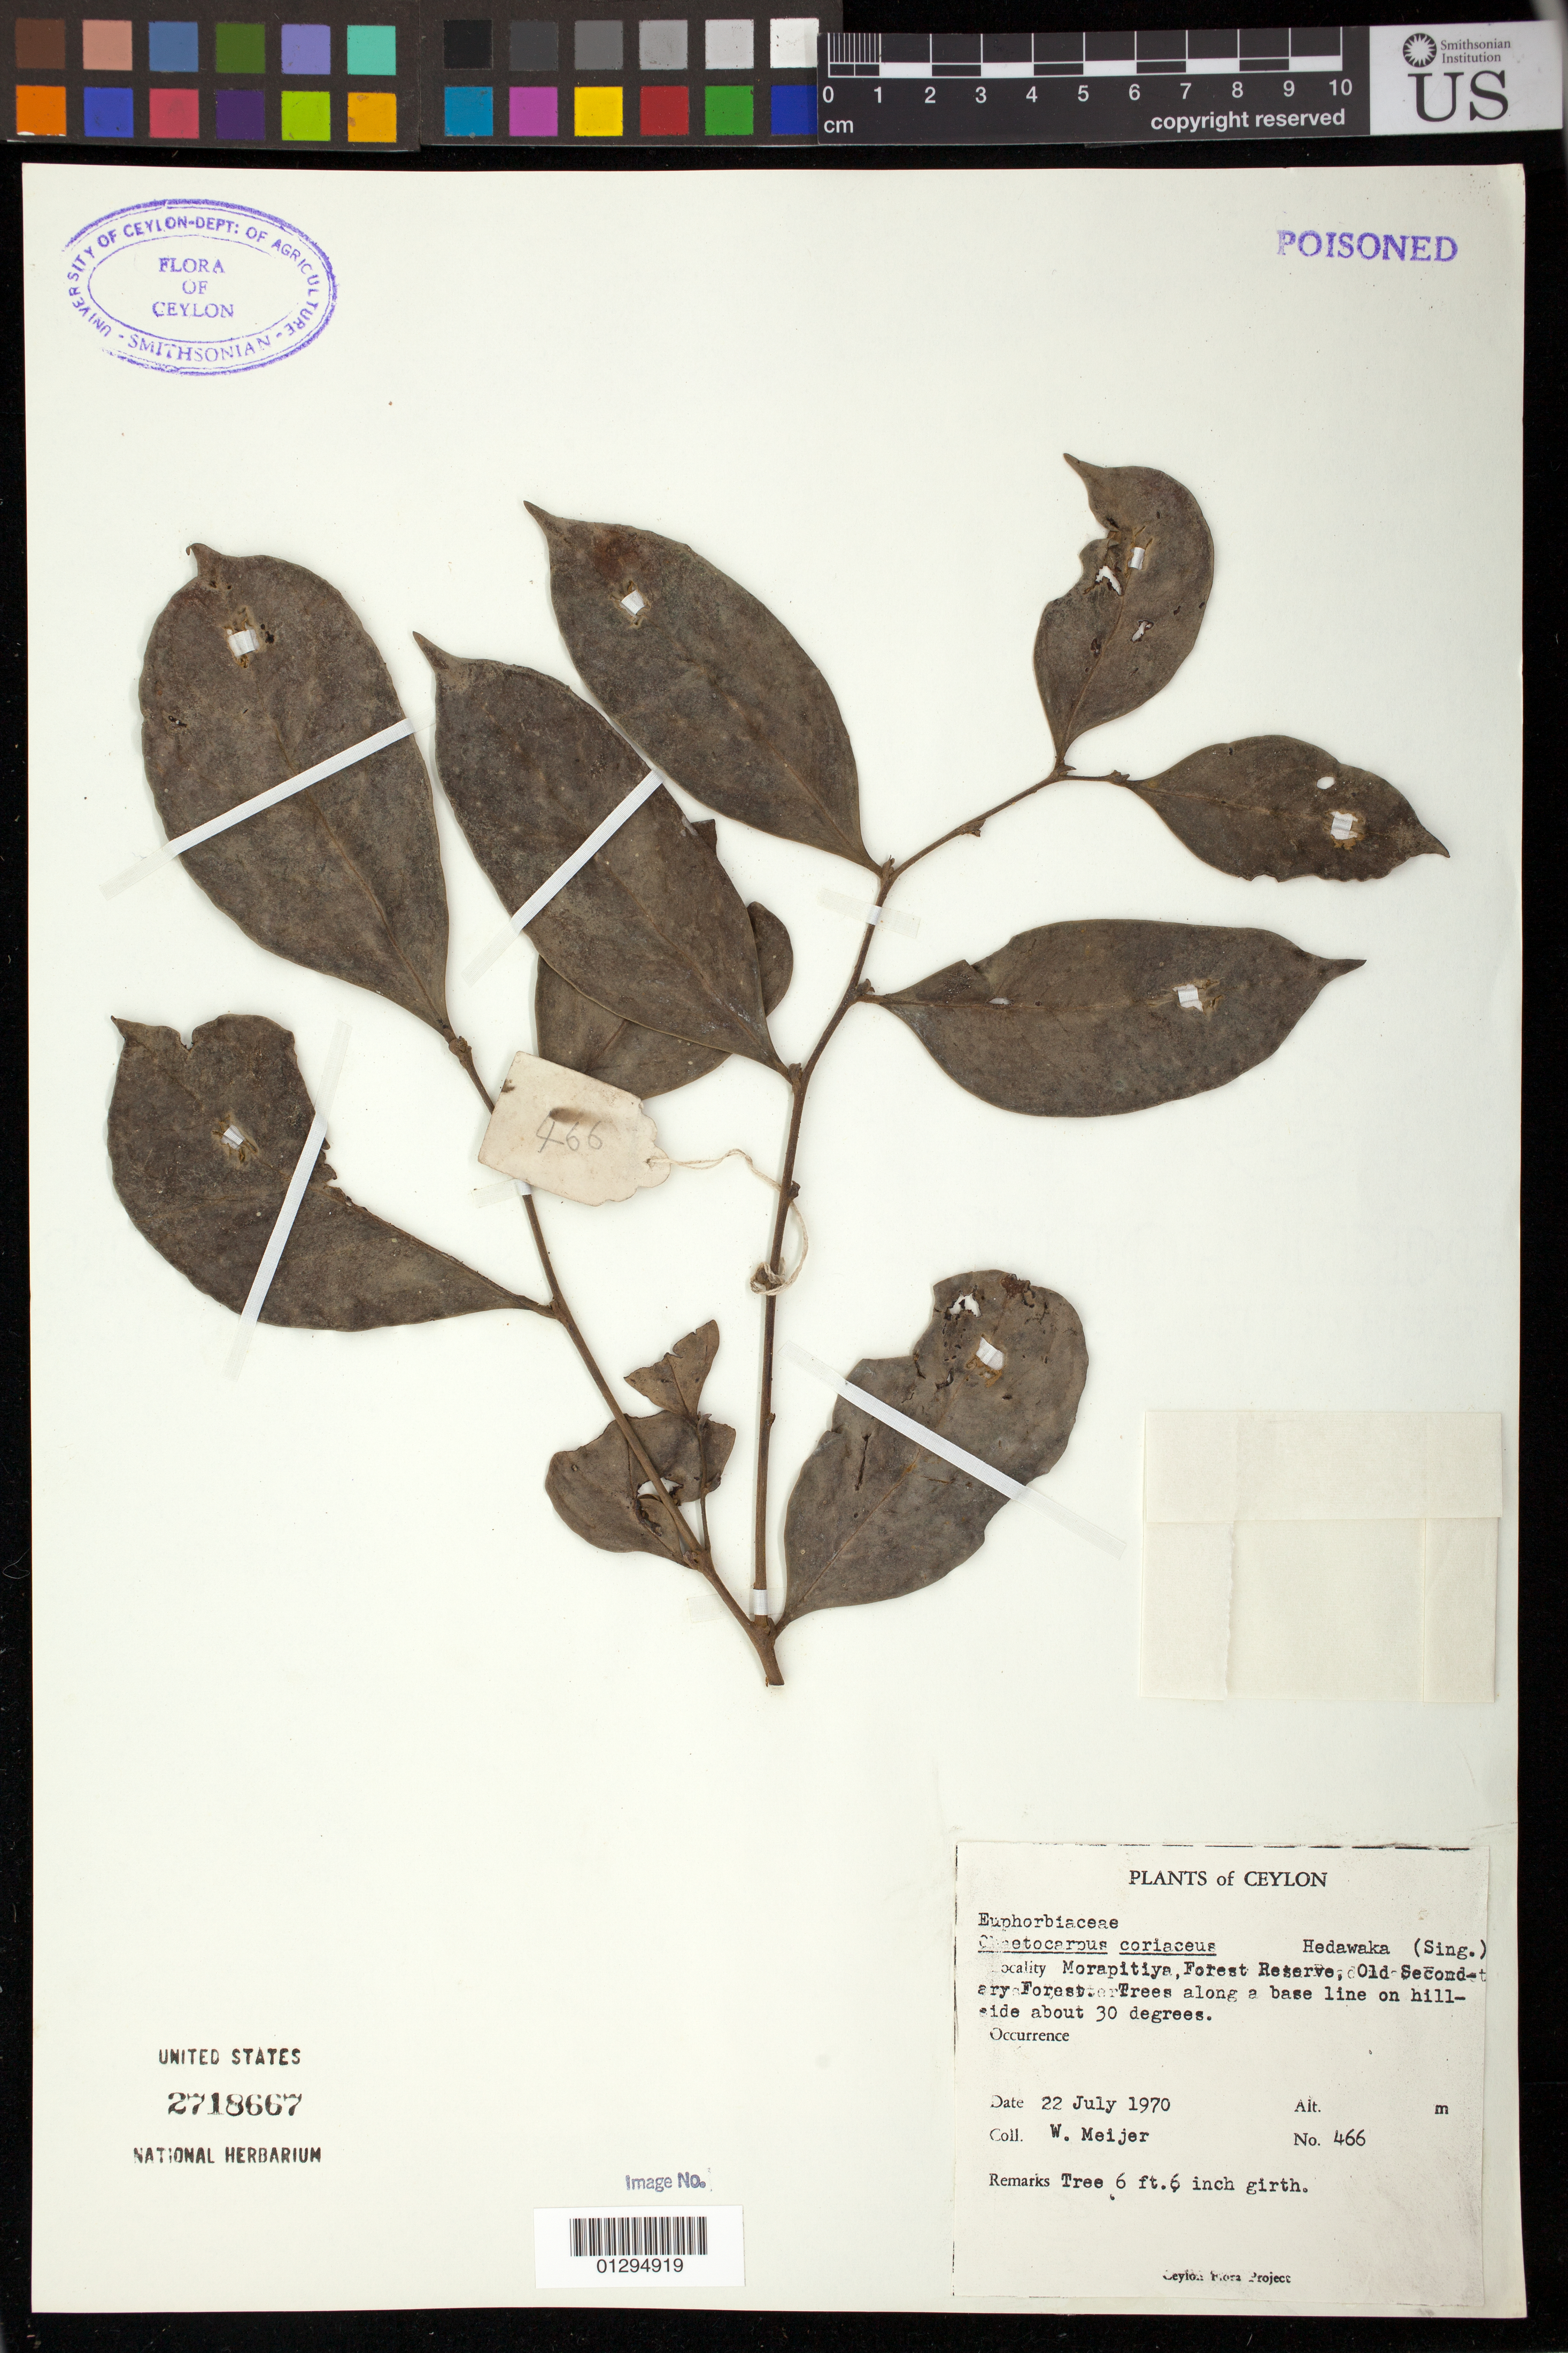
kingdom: Plantae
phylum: Tracheophyta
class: Magnoliopsida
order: Malpighiales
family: Peraceae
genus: Chaetocarpus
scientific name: Chaetocarpus coriaceus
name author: Thwaites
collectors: W. Meijer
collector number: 466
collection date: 1970-07-22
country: Sri Lanka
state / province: Western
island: Ceylon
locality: Morapitiya Forest Reserve, Old Secondary Forest.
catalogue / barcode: US 2718667